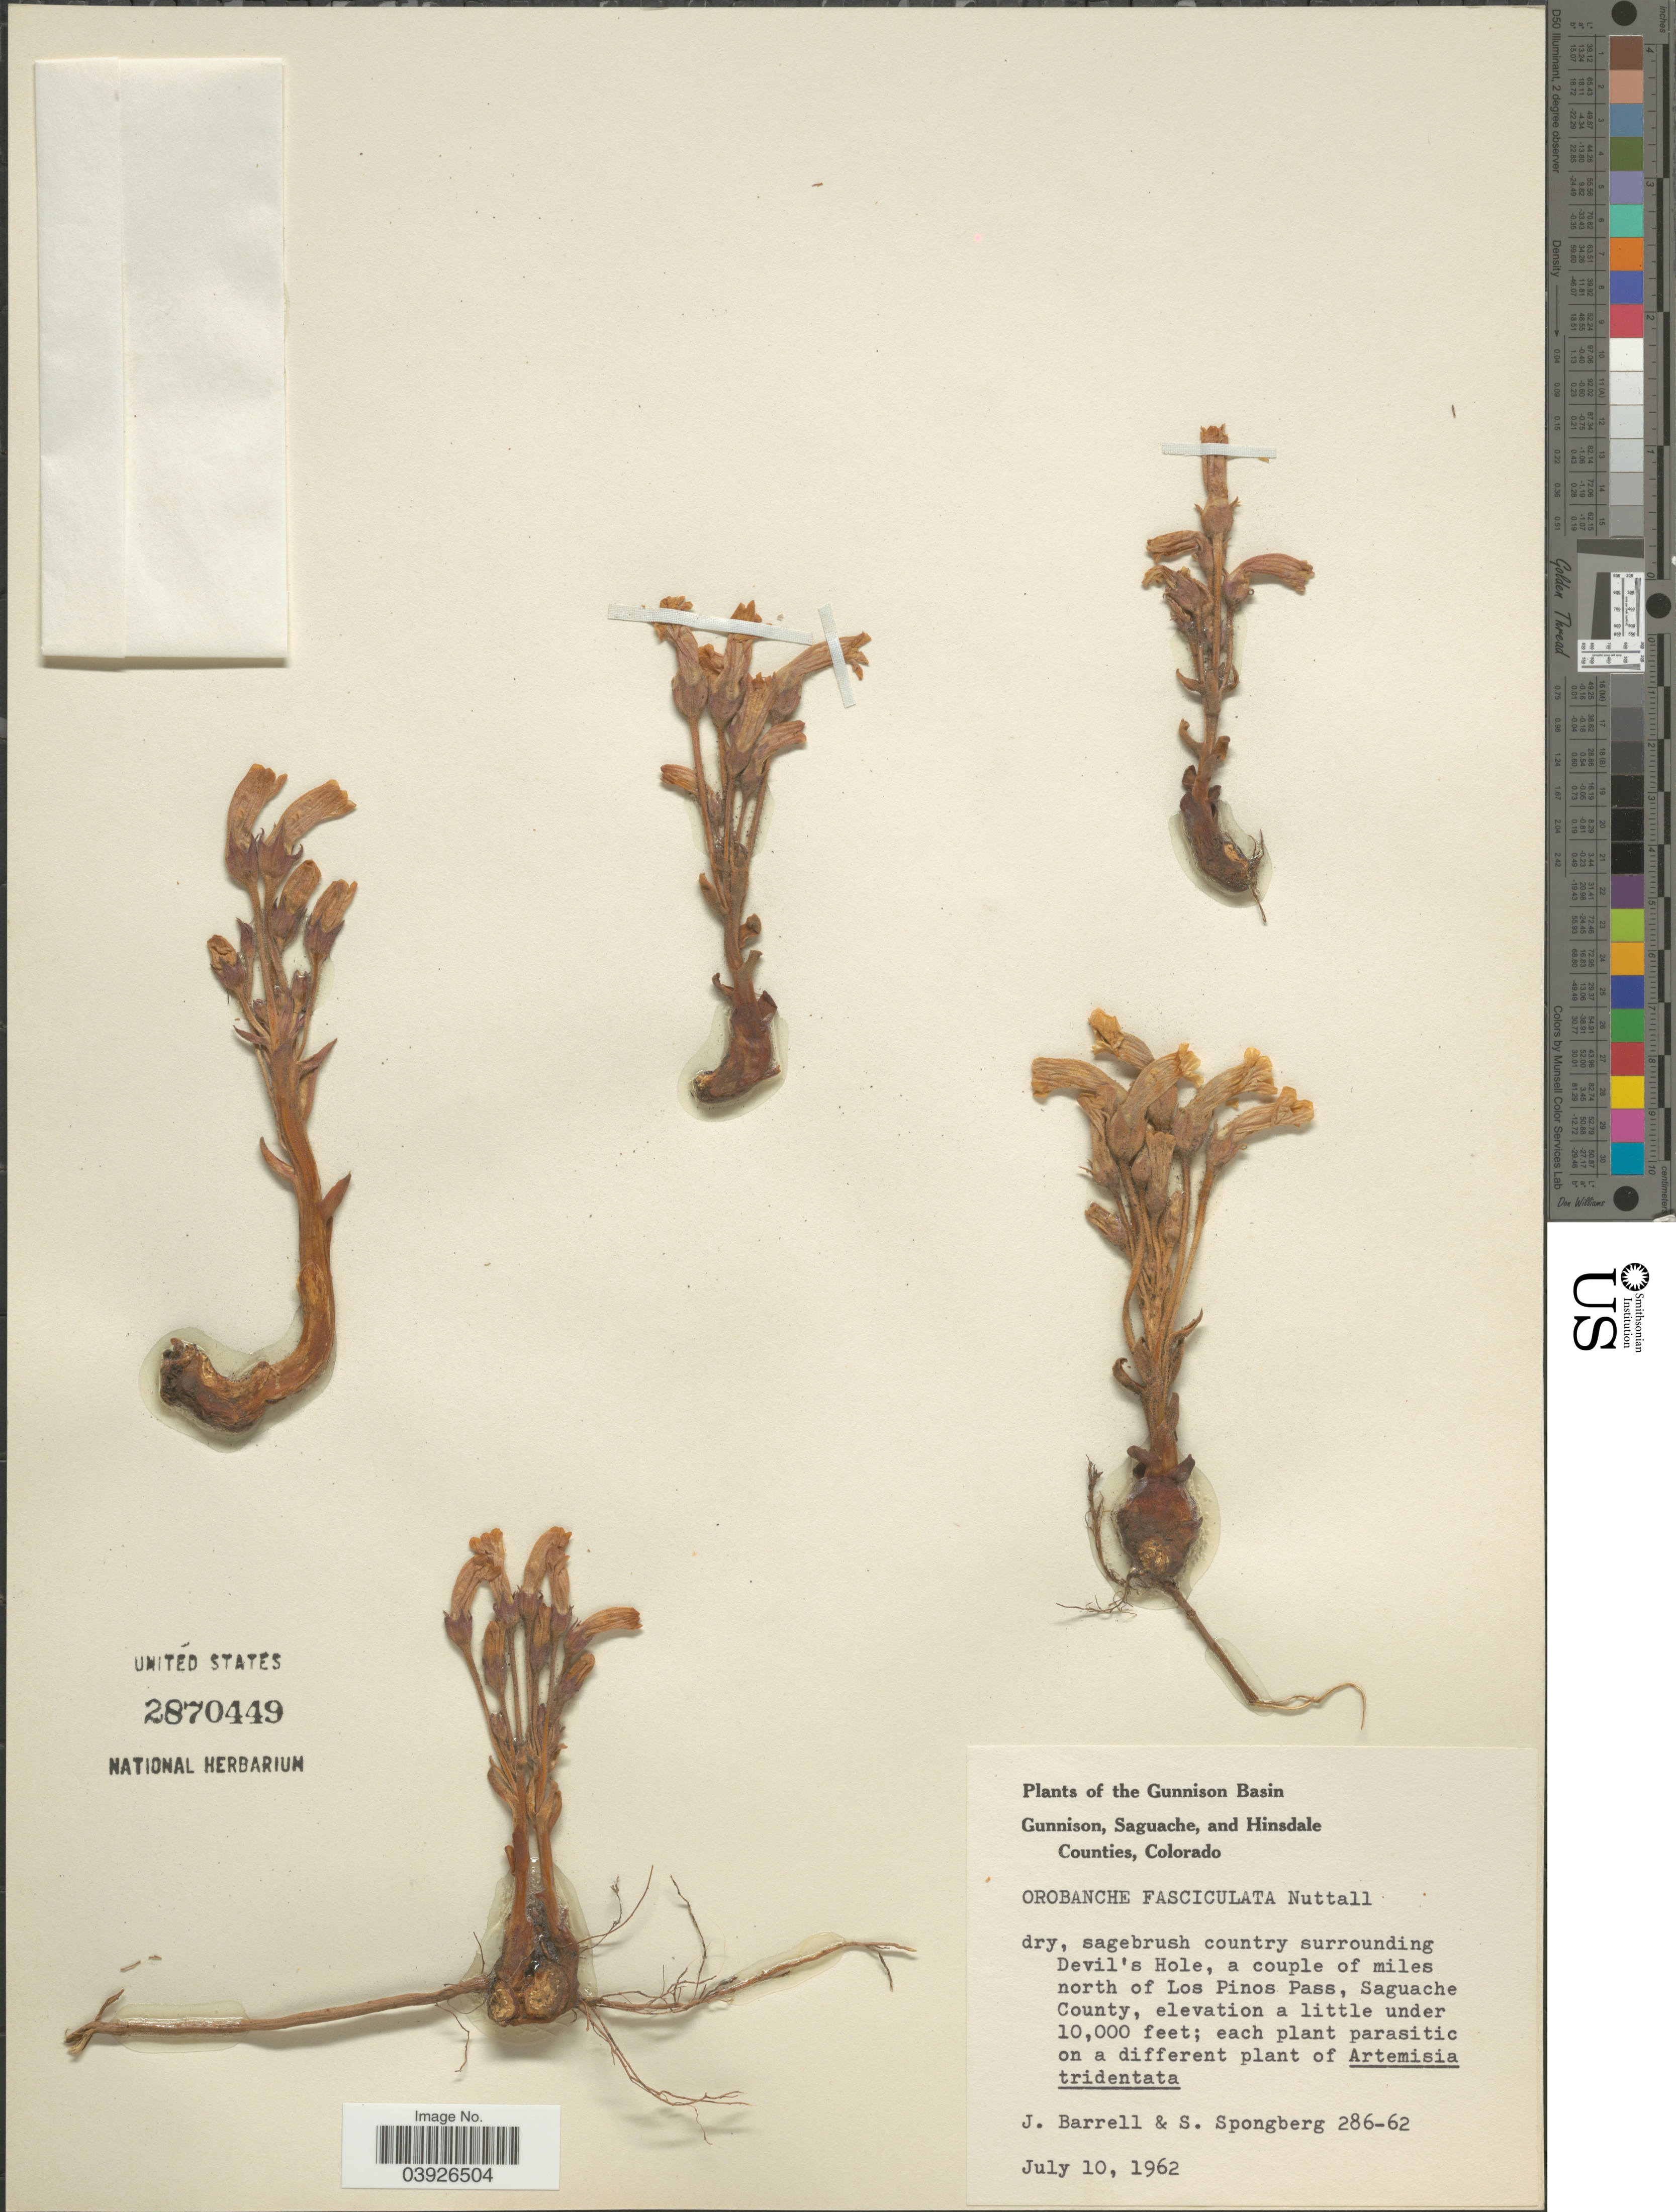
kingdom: Plantae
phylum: Tracheophyta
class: Magnoliopsida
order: Lamiales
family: Orobanchaceae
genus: Orobanche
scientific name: Orobanche fasciculata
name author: Nutt.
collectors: J. Barrell & S. A.Spongberg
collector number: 286-62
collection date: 1962-07-10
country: United States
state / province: Colorado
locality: The Gunnison Basin. Devil's Hole, a couple of miles north of Los Pinos Pass, Saguache County.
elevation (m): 3048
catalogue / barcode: US 2870449